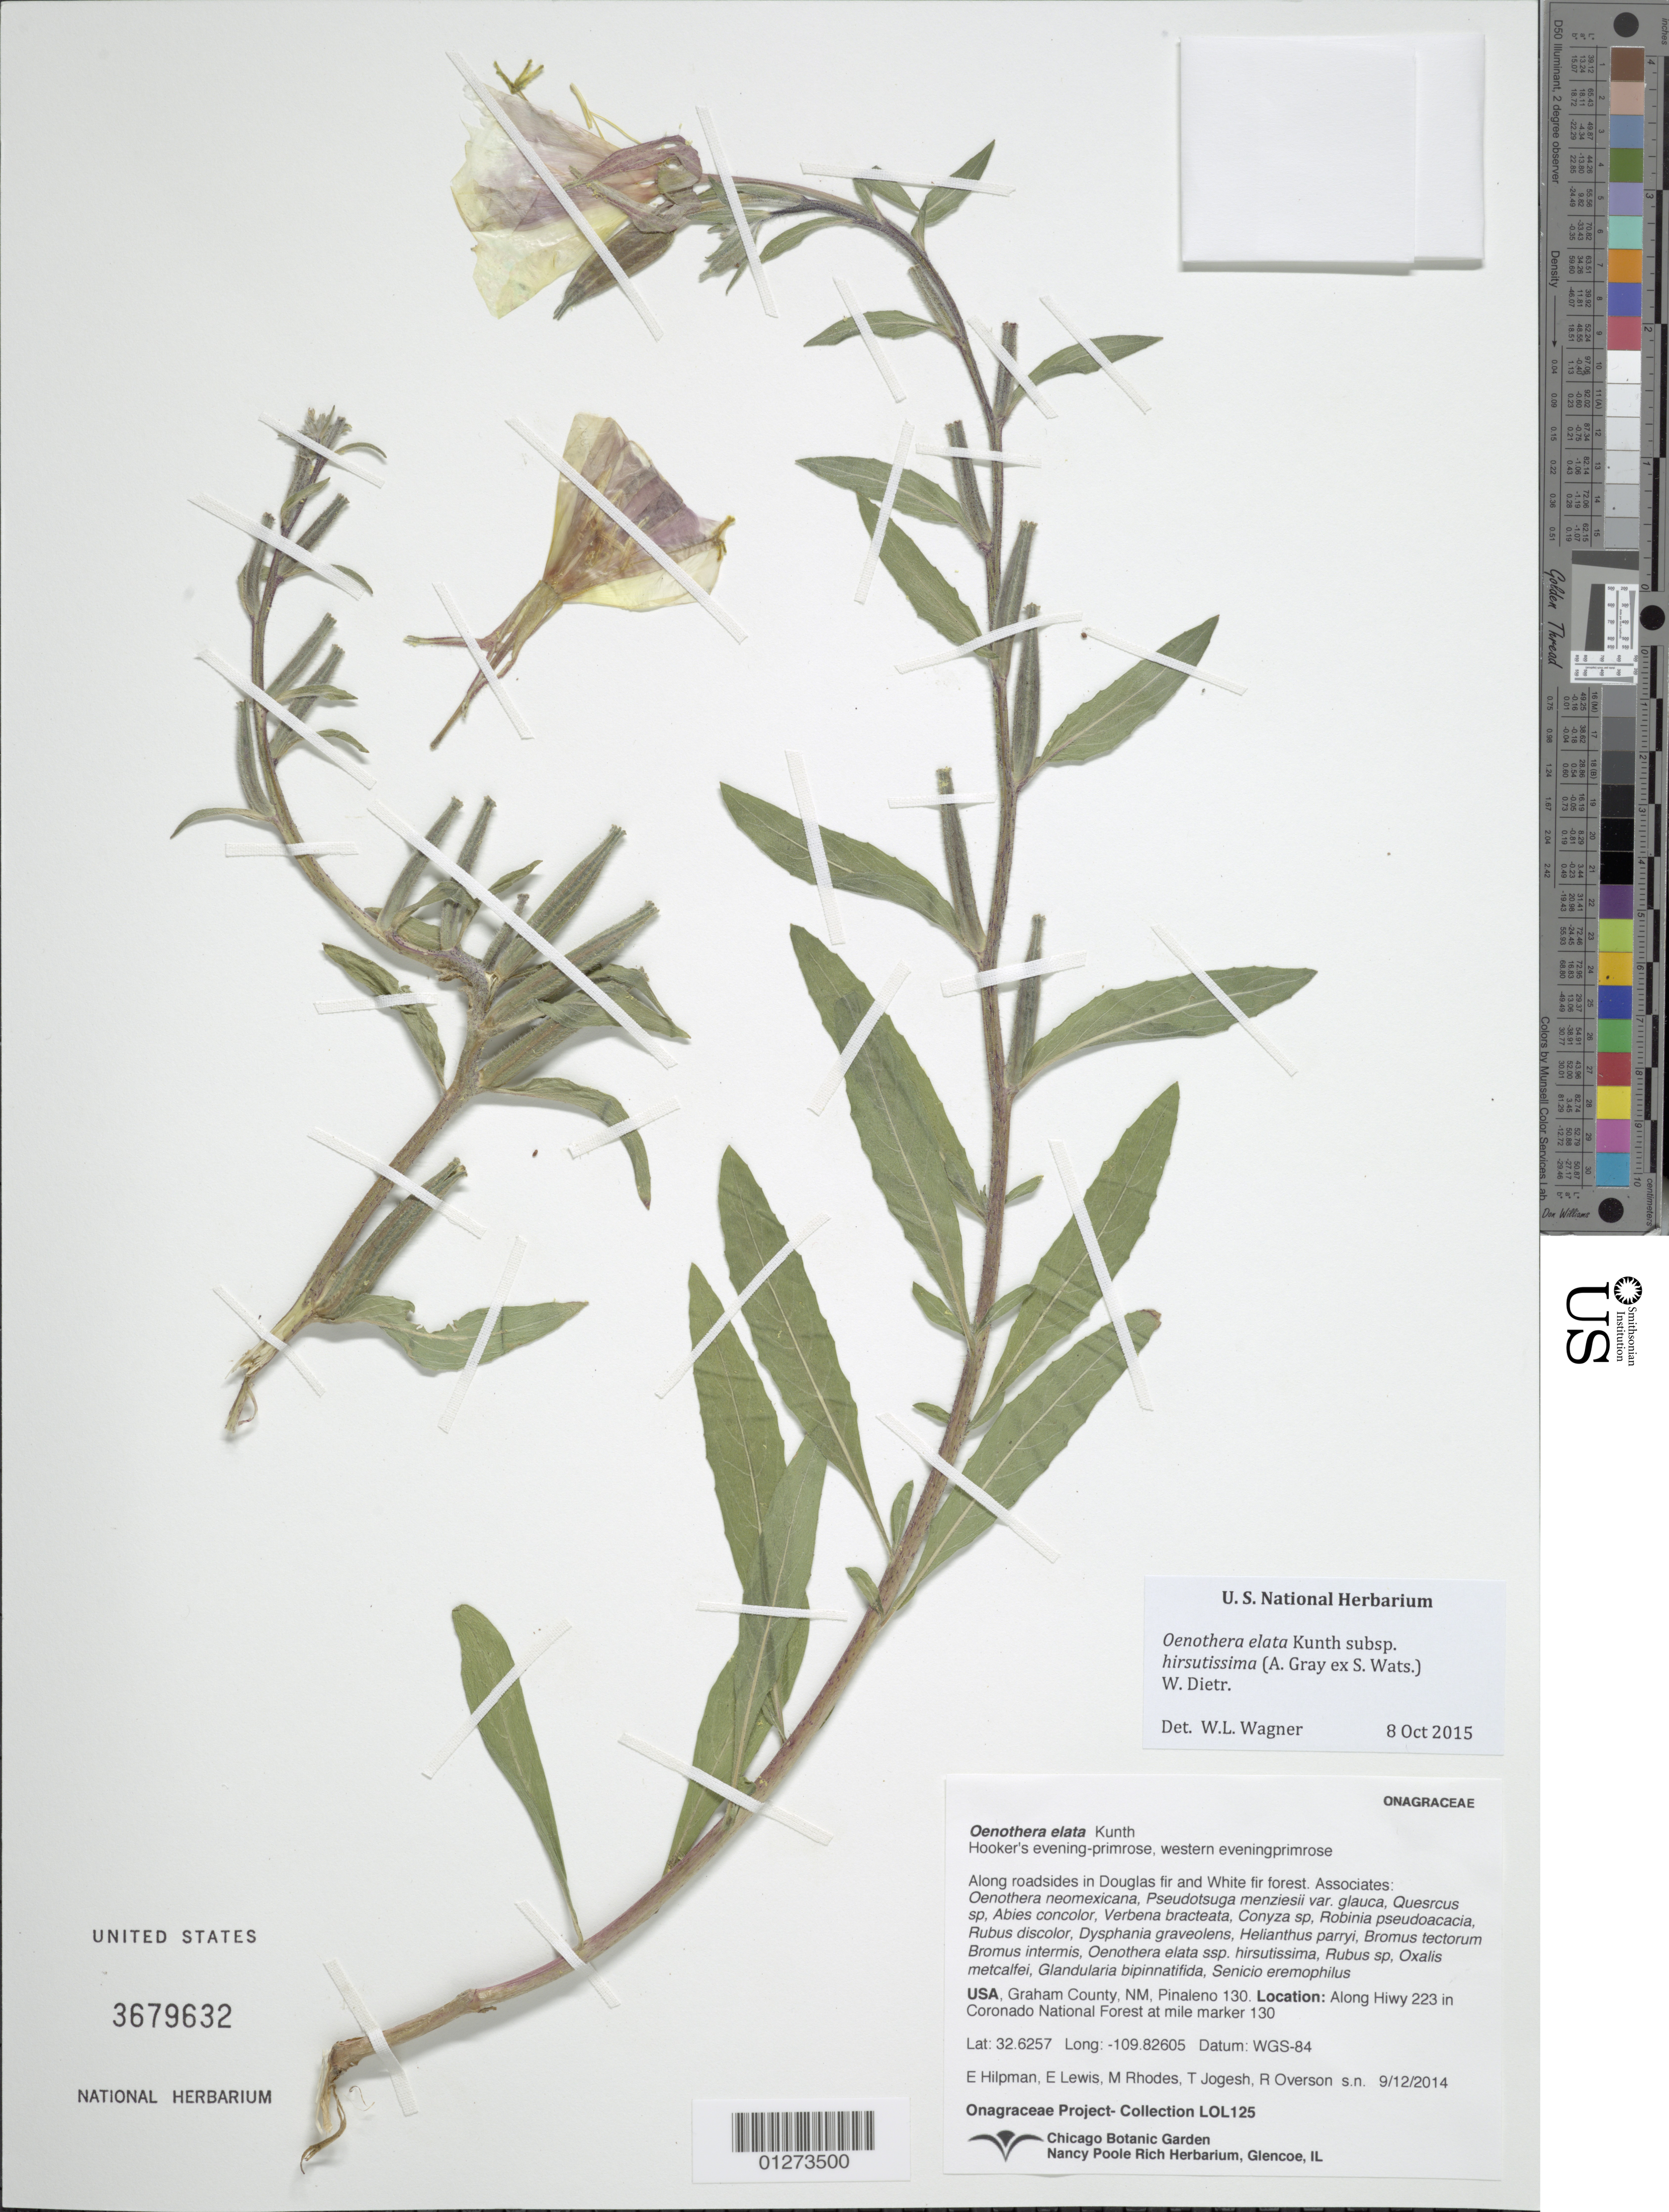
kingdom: Plantae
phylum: Tracheophyta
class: Magnoliopsida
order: Myrtales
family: Onagraceae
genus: Oenothera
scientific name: Oenothera elata subsp. hirsutissima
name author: (A. Gray ex S. Watson) W. Dietr.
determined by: Wagner, W. L., (BOT), Smithsonian Institution - National Museum of Natural History (UNITED STATES)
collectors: Onagraceae Project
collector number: LOL 125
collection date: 2014-09-12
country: United States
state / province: New Mexico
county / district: Graham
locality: Along Hiwy 223 in Coronado National Forest at mile marker 130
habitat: Douglas Firs, White Fir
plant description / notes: US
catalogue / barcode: US 3679632